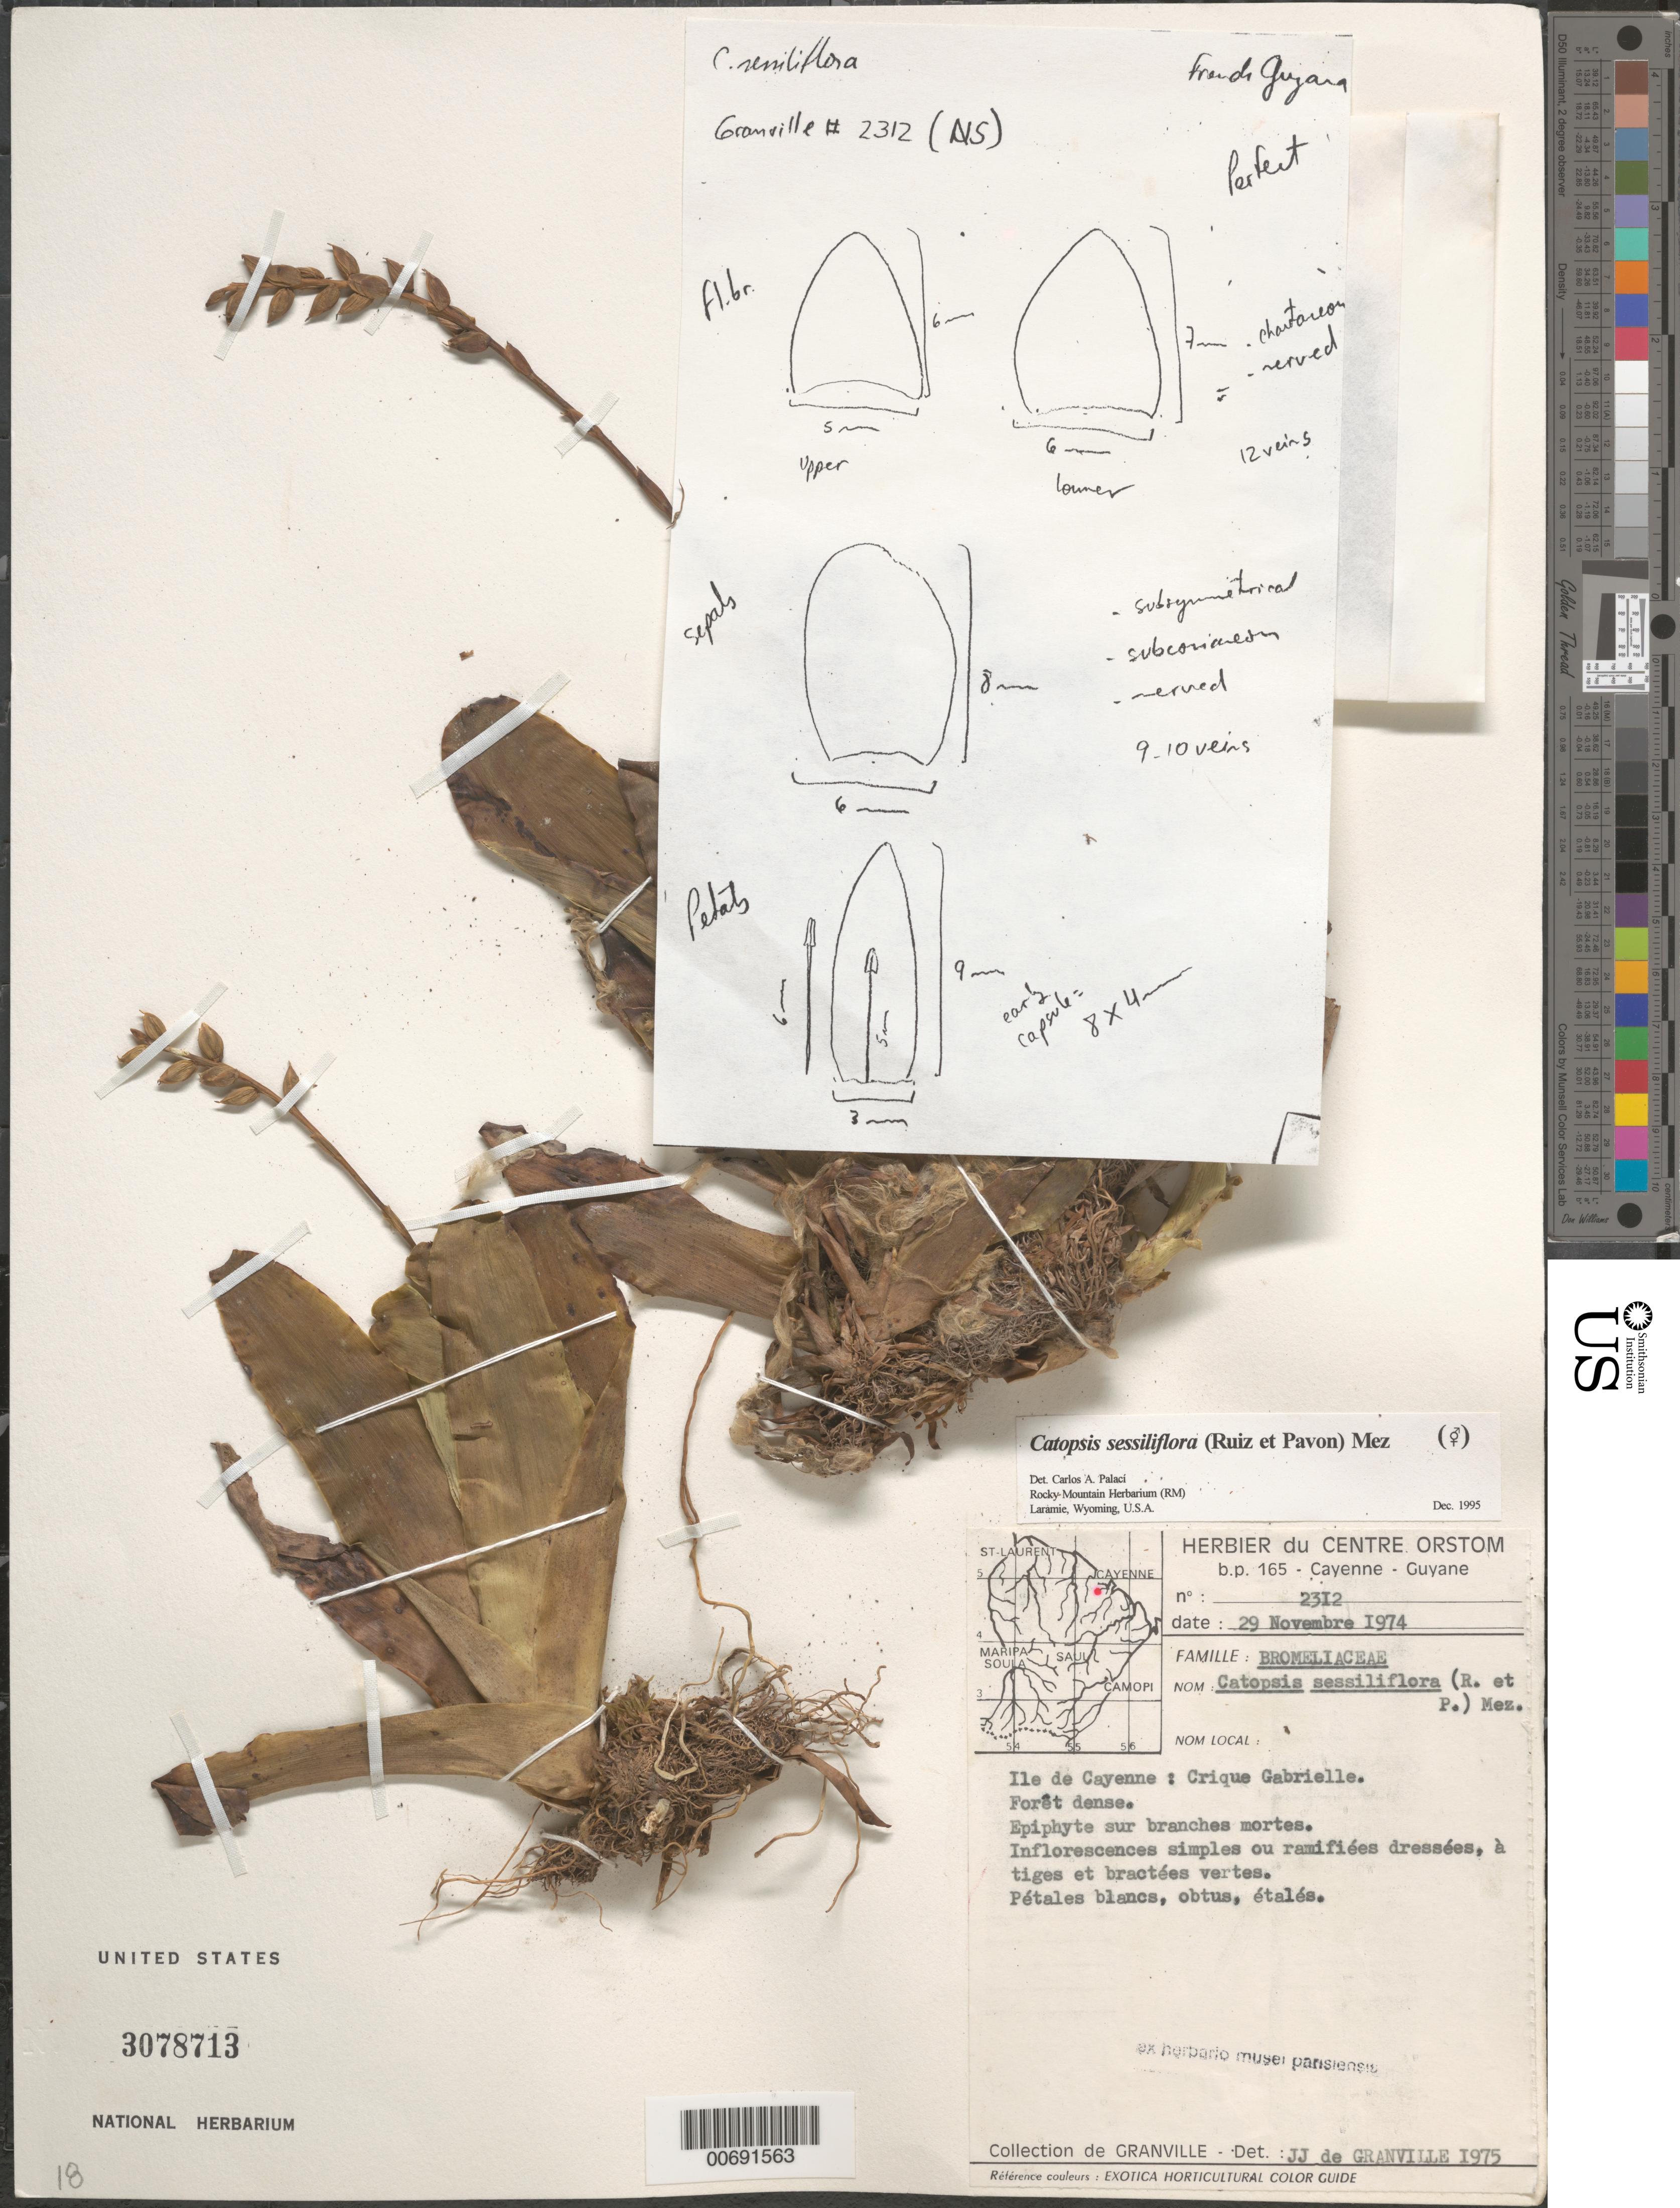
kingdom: Plantae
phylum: Tracheophyta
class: Liliopsida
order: Poales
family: Bromeliaceae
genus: Catopsis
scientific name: Catopsis sessiliflora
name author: (Ruiz & Pav.) Mez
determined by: Palací, C. A., (RM), University of Wyoming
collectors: J.-J. de Granville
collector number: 2312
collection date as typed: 29-Nov-74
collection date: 1974-11-29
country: French Guiana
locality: Ile de Cayenne, Crique Gabrielle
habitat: Dense forest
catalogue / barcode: US 3078713